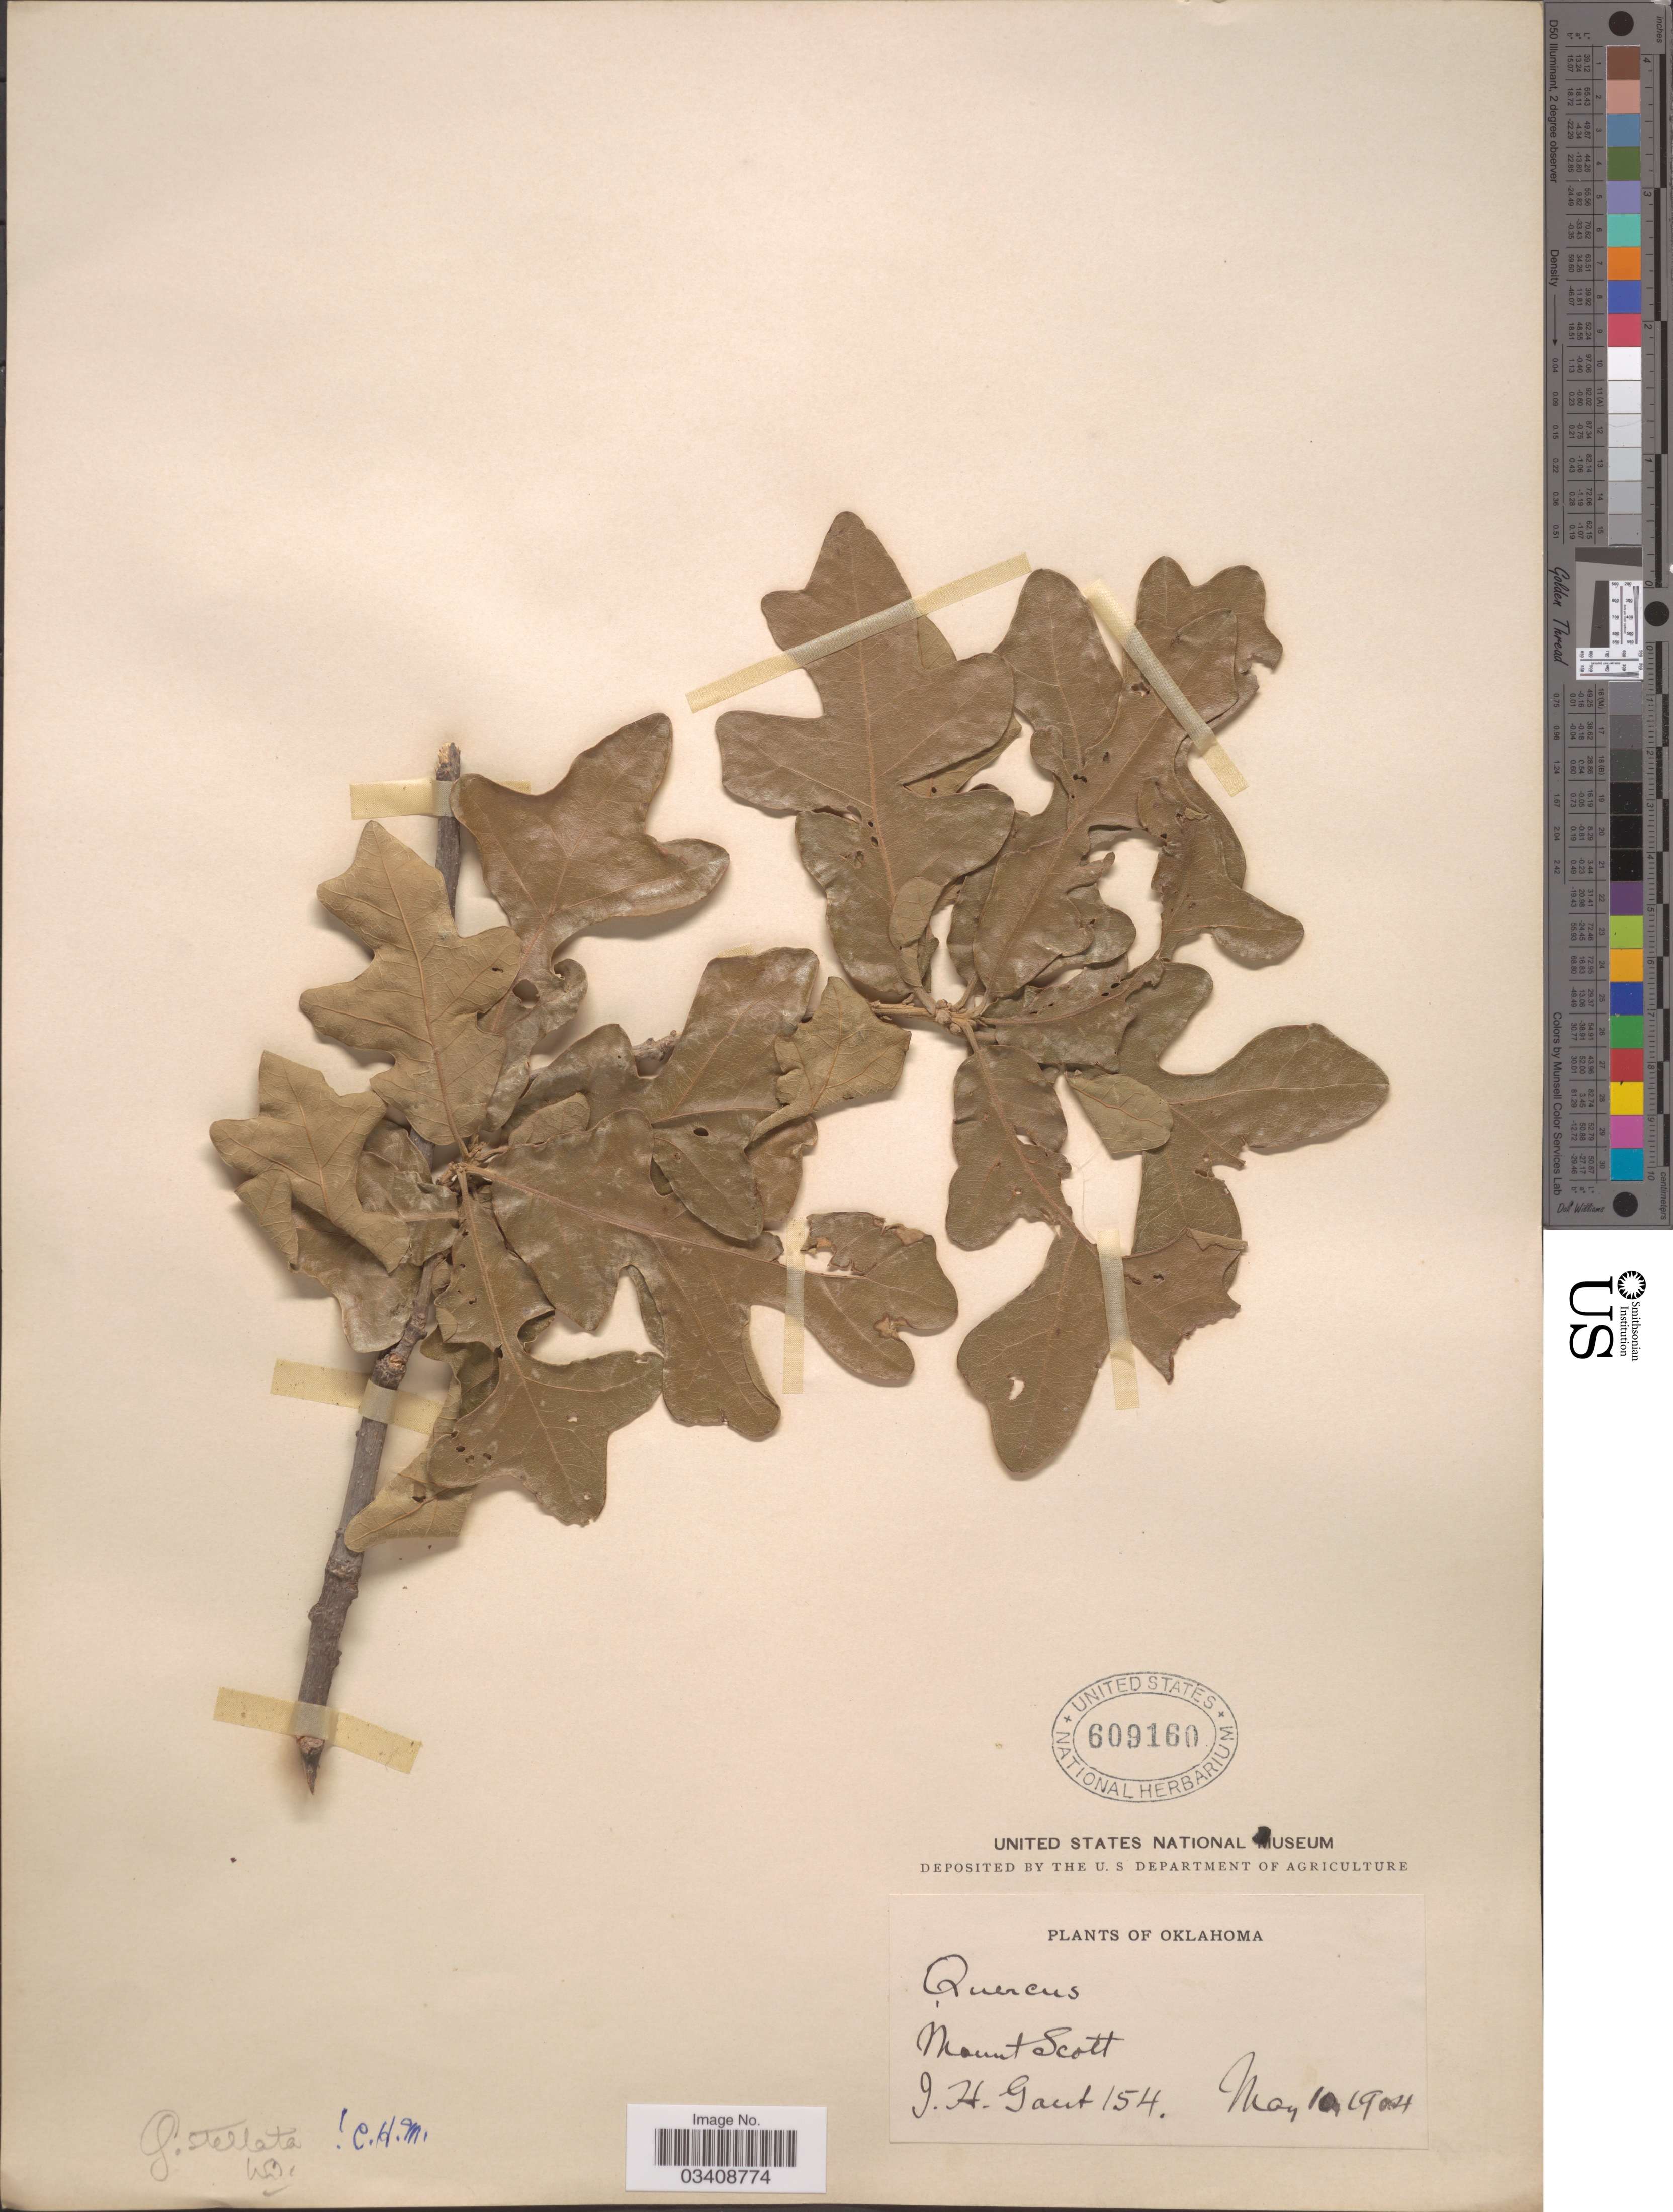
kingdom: Plantae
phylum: Tracheophyta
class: Magnoliopsida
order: Fagales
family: Fagaceae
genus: Quercus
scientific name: Quercus stellata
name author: Wangenh.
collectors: J. Gaut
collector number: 154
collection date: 1904-05-01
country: United States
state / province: Oklahoma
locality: Mount Scott.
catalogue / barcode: US 609160